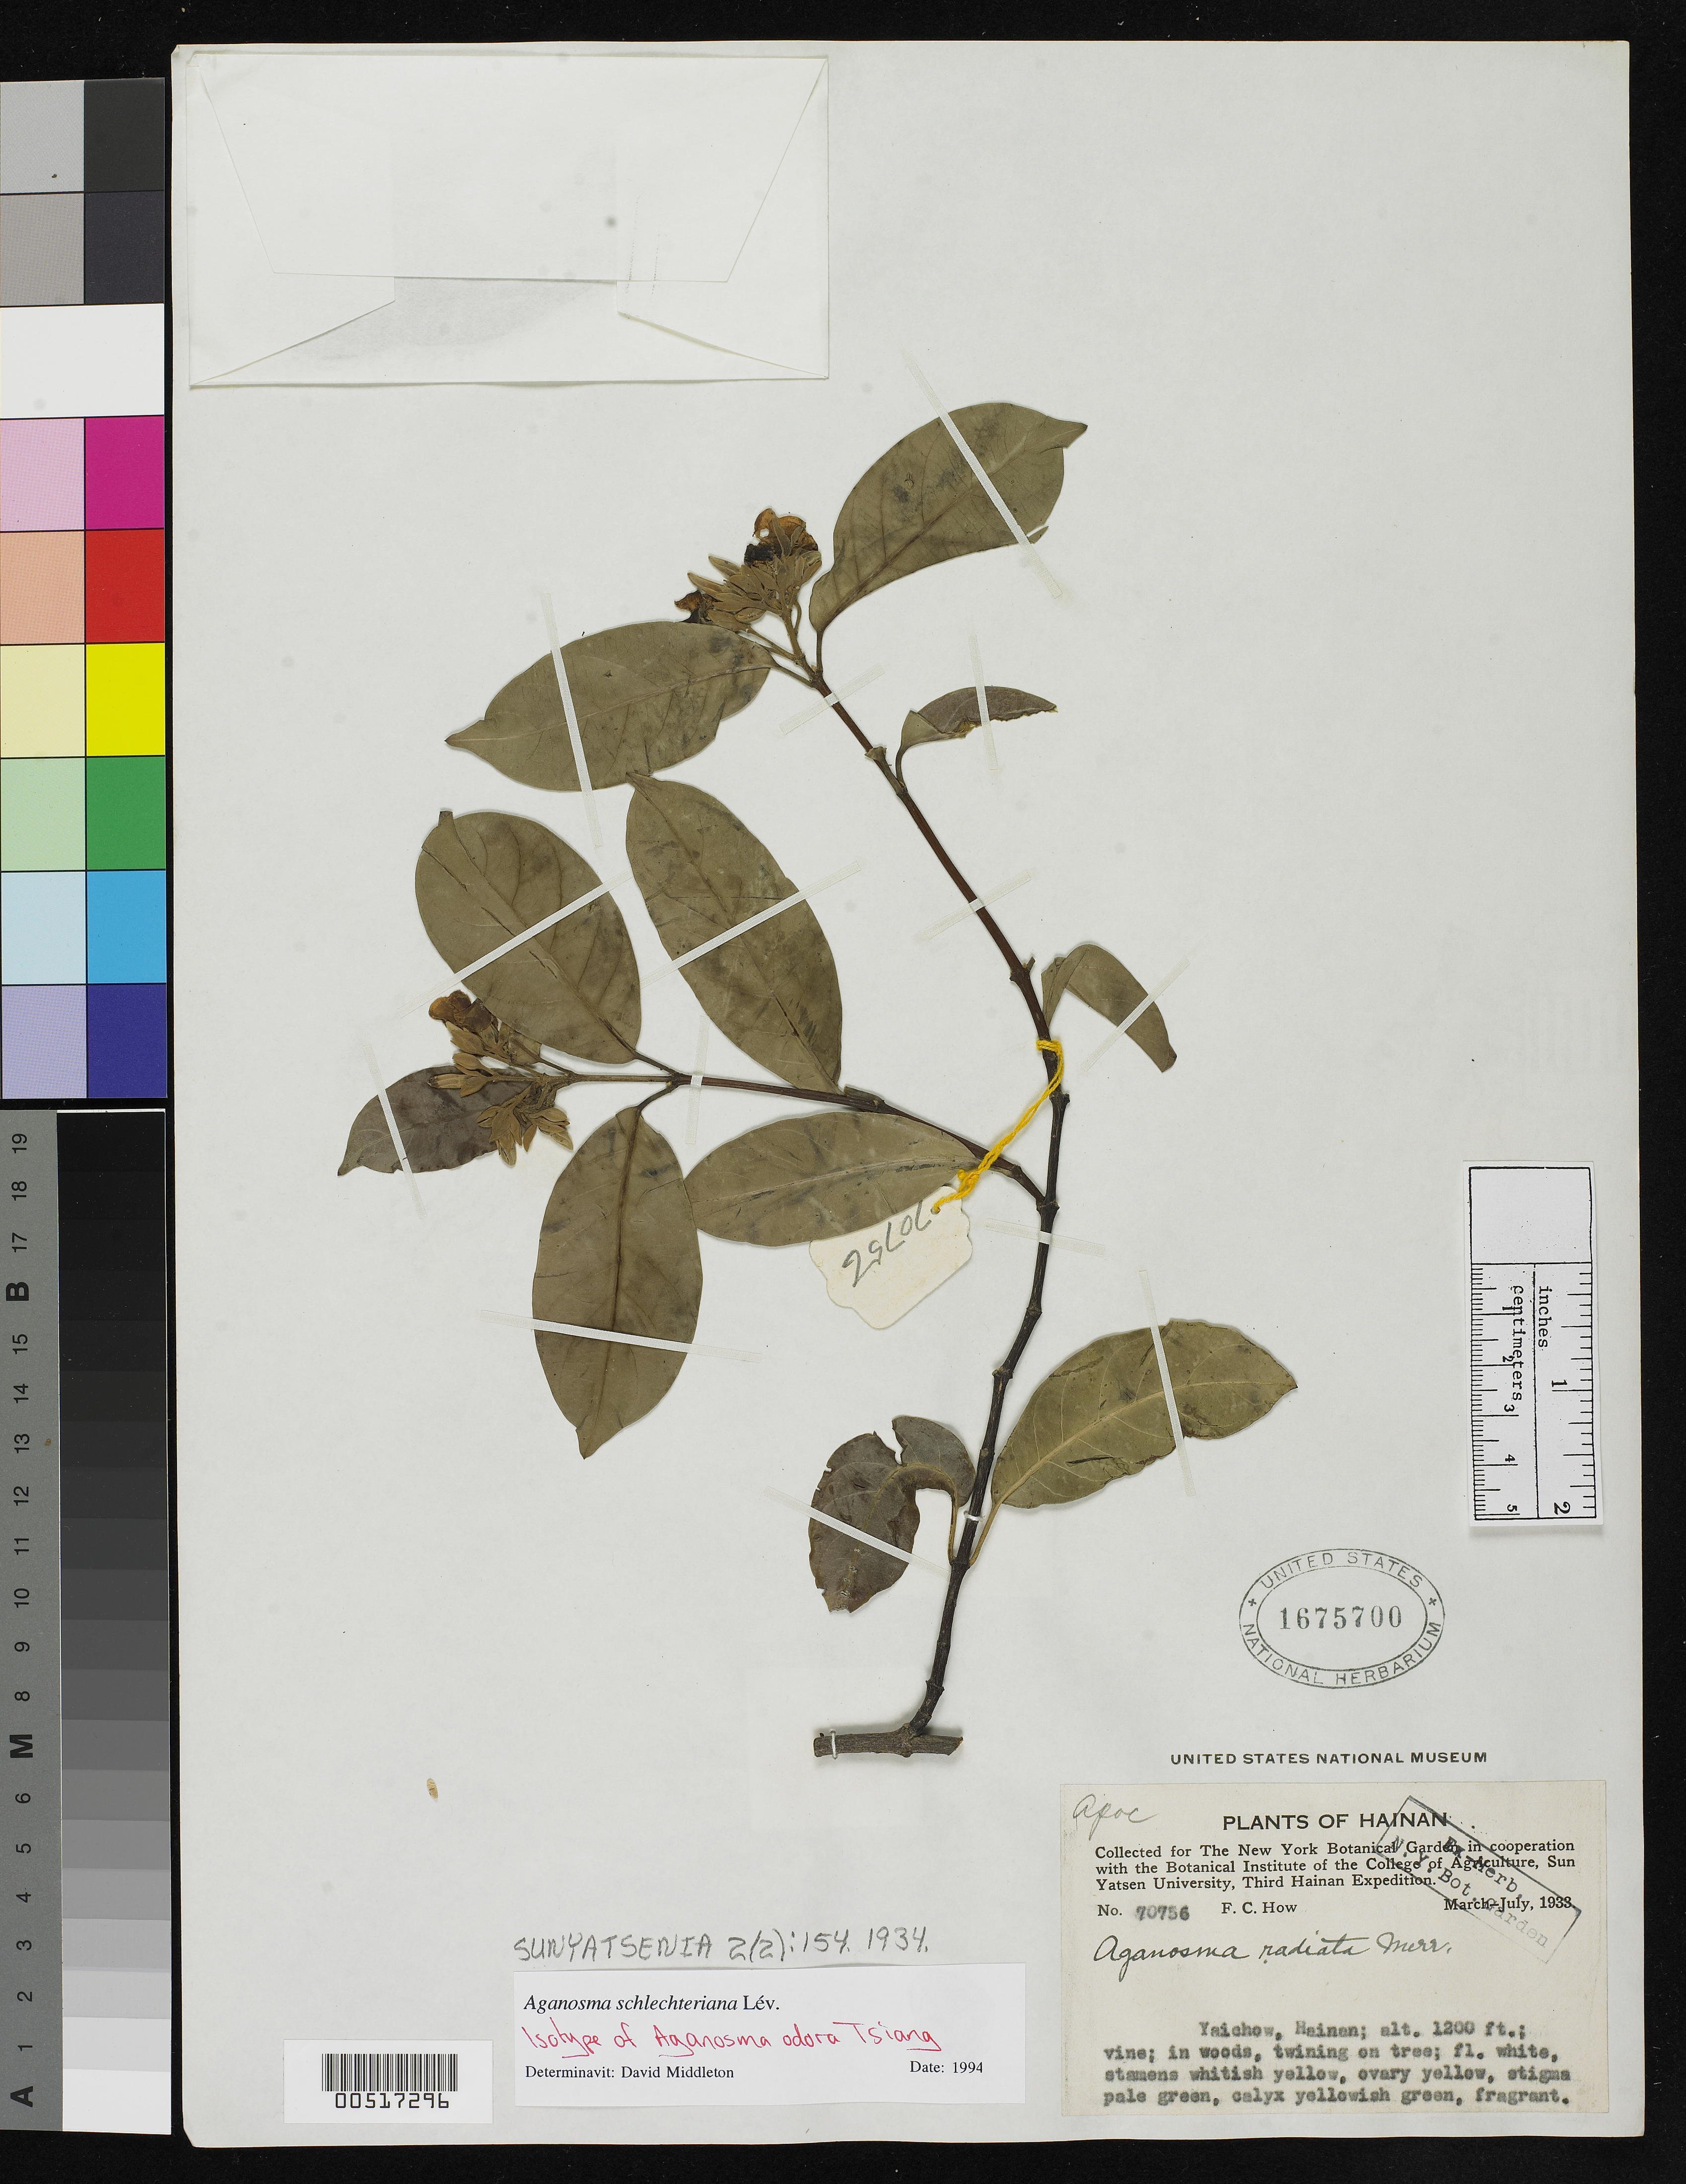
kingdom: Plantae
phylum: Tracheophyta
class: Magnoliopsida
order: Gentianales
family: Apocynaceae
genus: Aganosma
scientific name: Aganosma odora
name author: Tsiang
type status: Isotype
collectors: F. How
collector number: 70756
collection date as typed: Mar 1933 to -- Jul 1933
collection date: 1933-03/1933-07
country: China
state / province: Hainan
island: Hainan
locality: Yaichow.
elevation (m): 366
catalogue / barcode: US 1675700